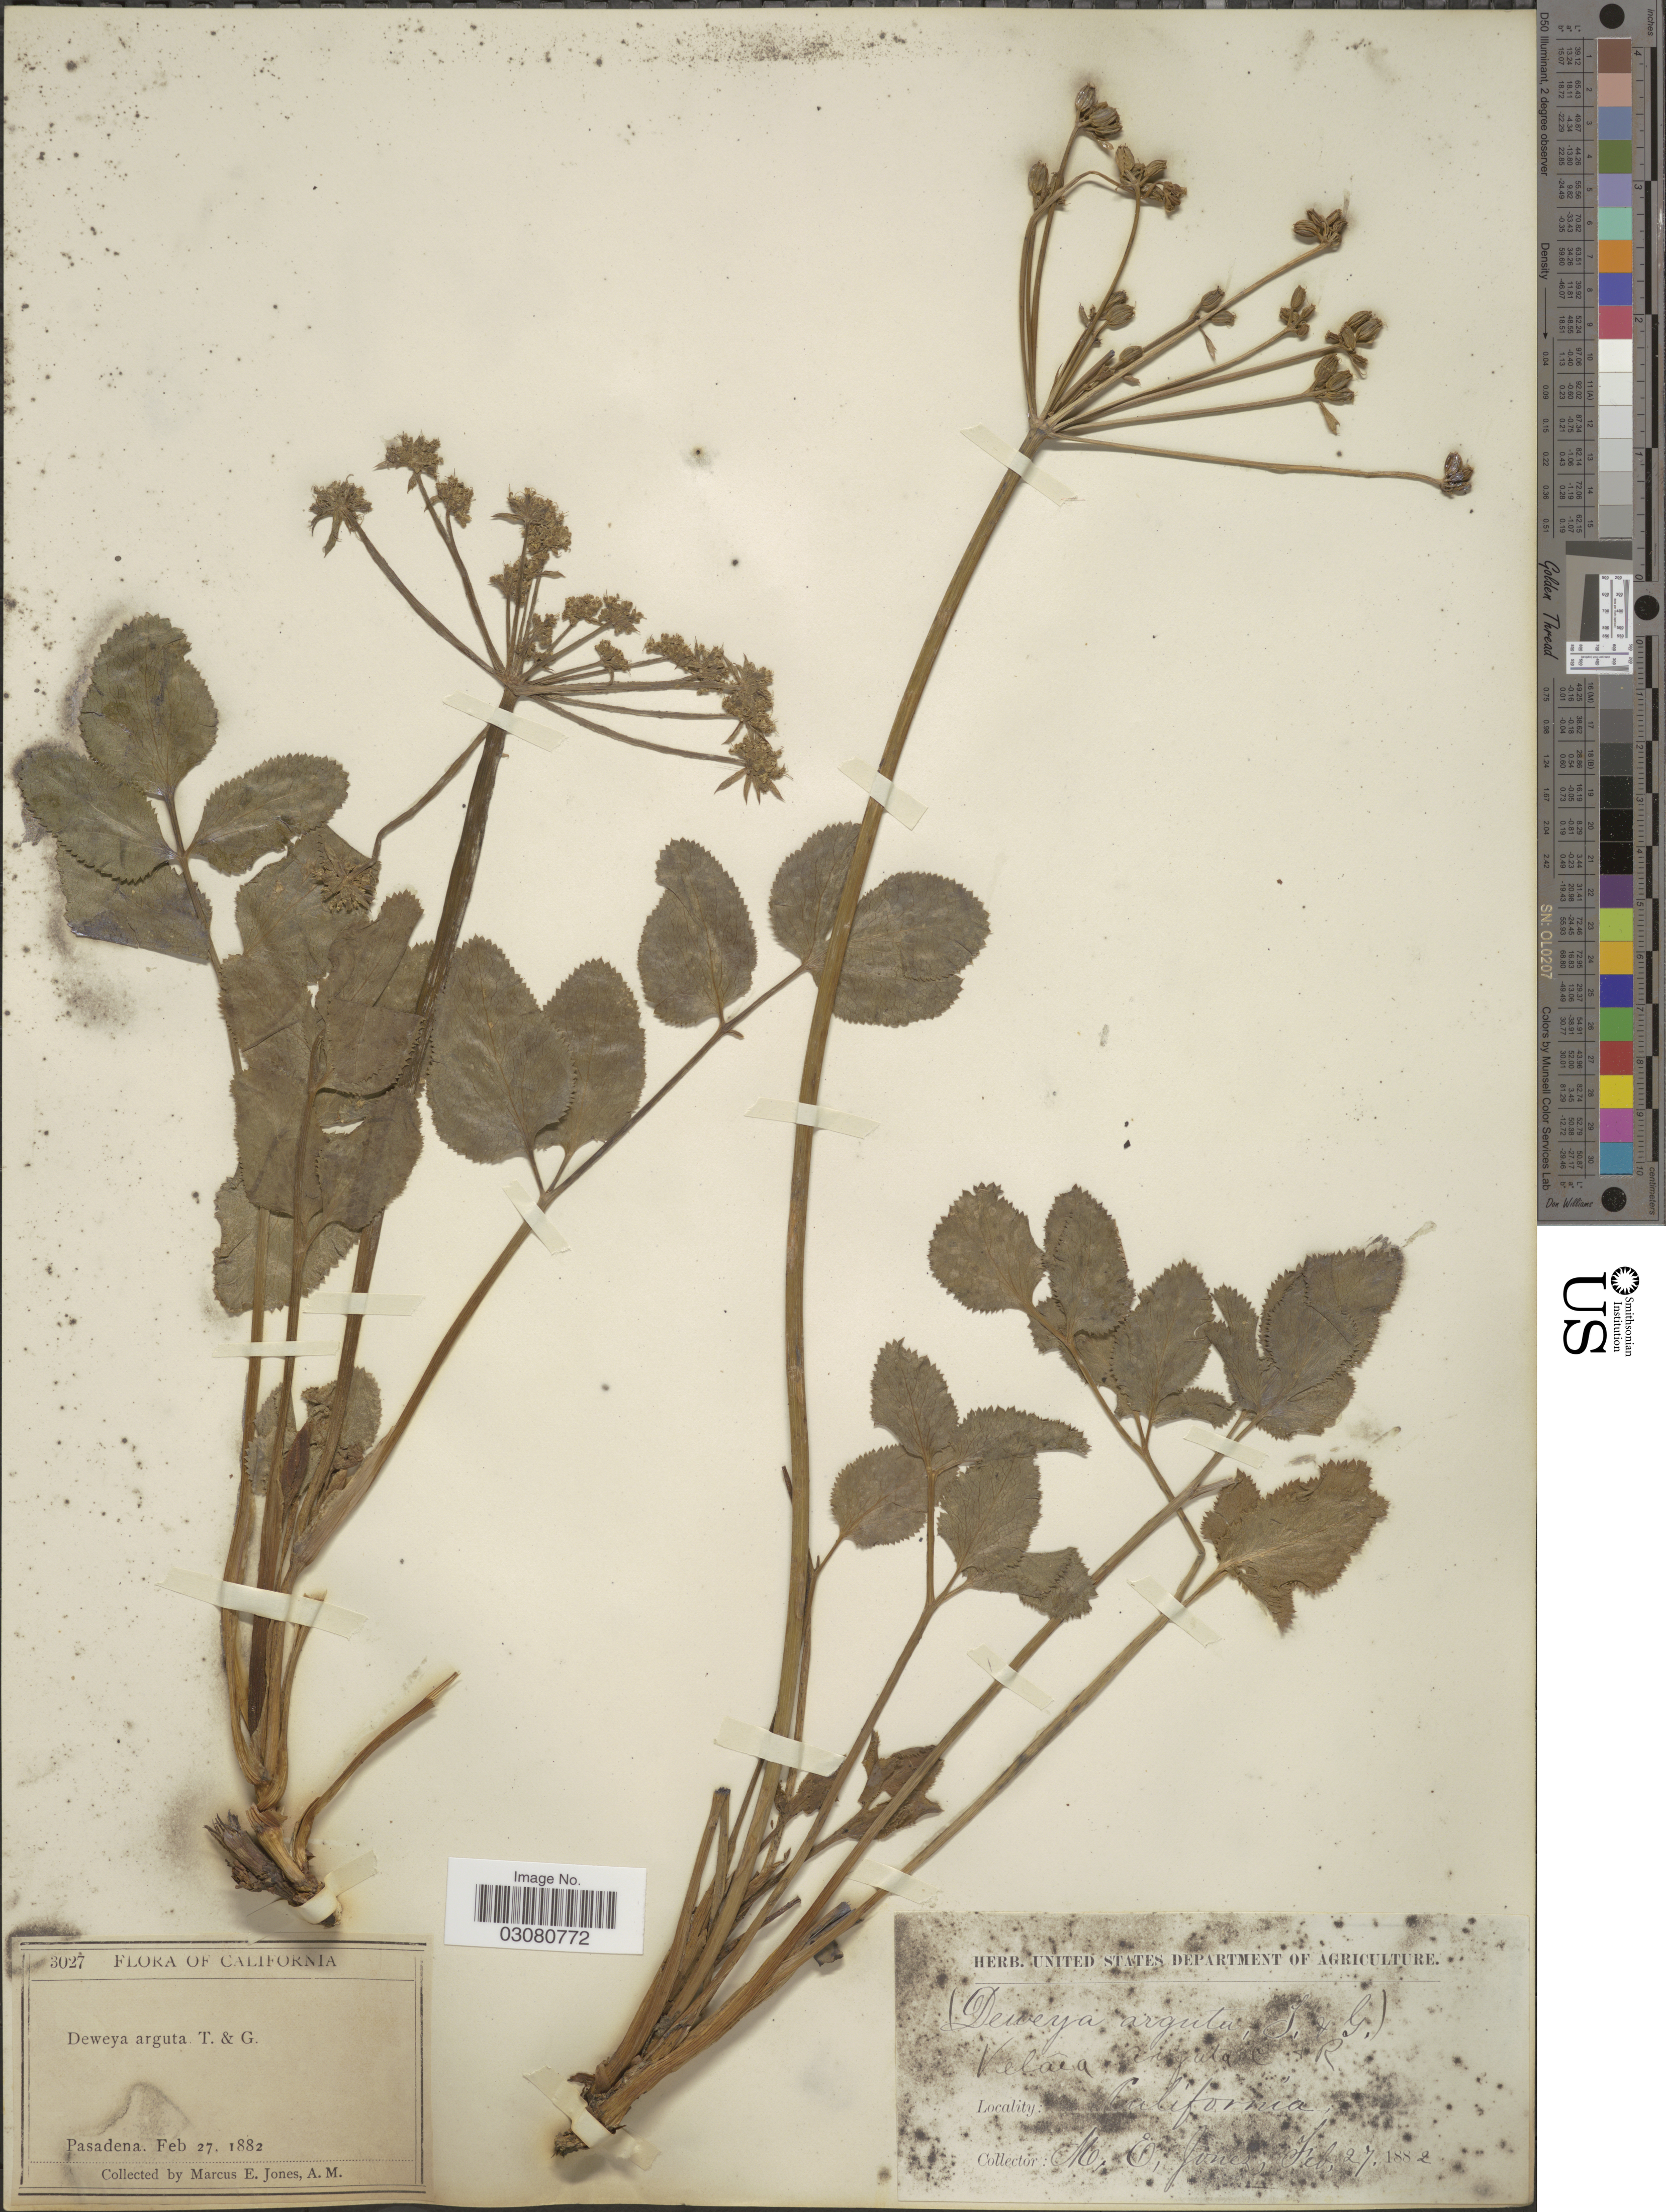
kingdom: Plantae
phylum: Tracheophyta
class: Magnoliopsida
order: Apiales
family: Apiaceae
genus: Tauschia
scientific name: Tauschia arguta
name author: (Torr.) J.F. Macbr.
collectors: M. E. Jones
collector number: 3027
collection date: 1882-02-27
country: United States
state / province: California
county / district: Los Angeles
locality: Pasadena.